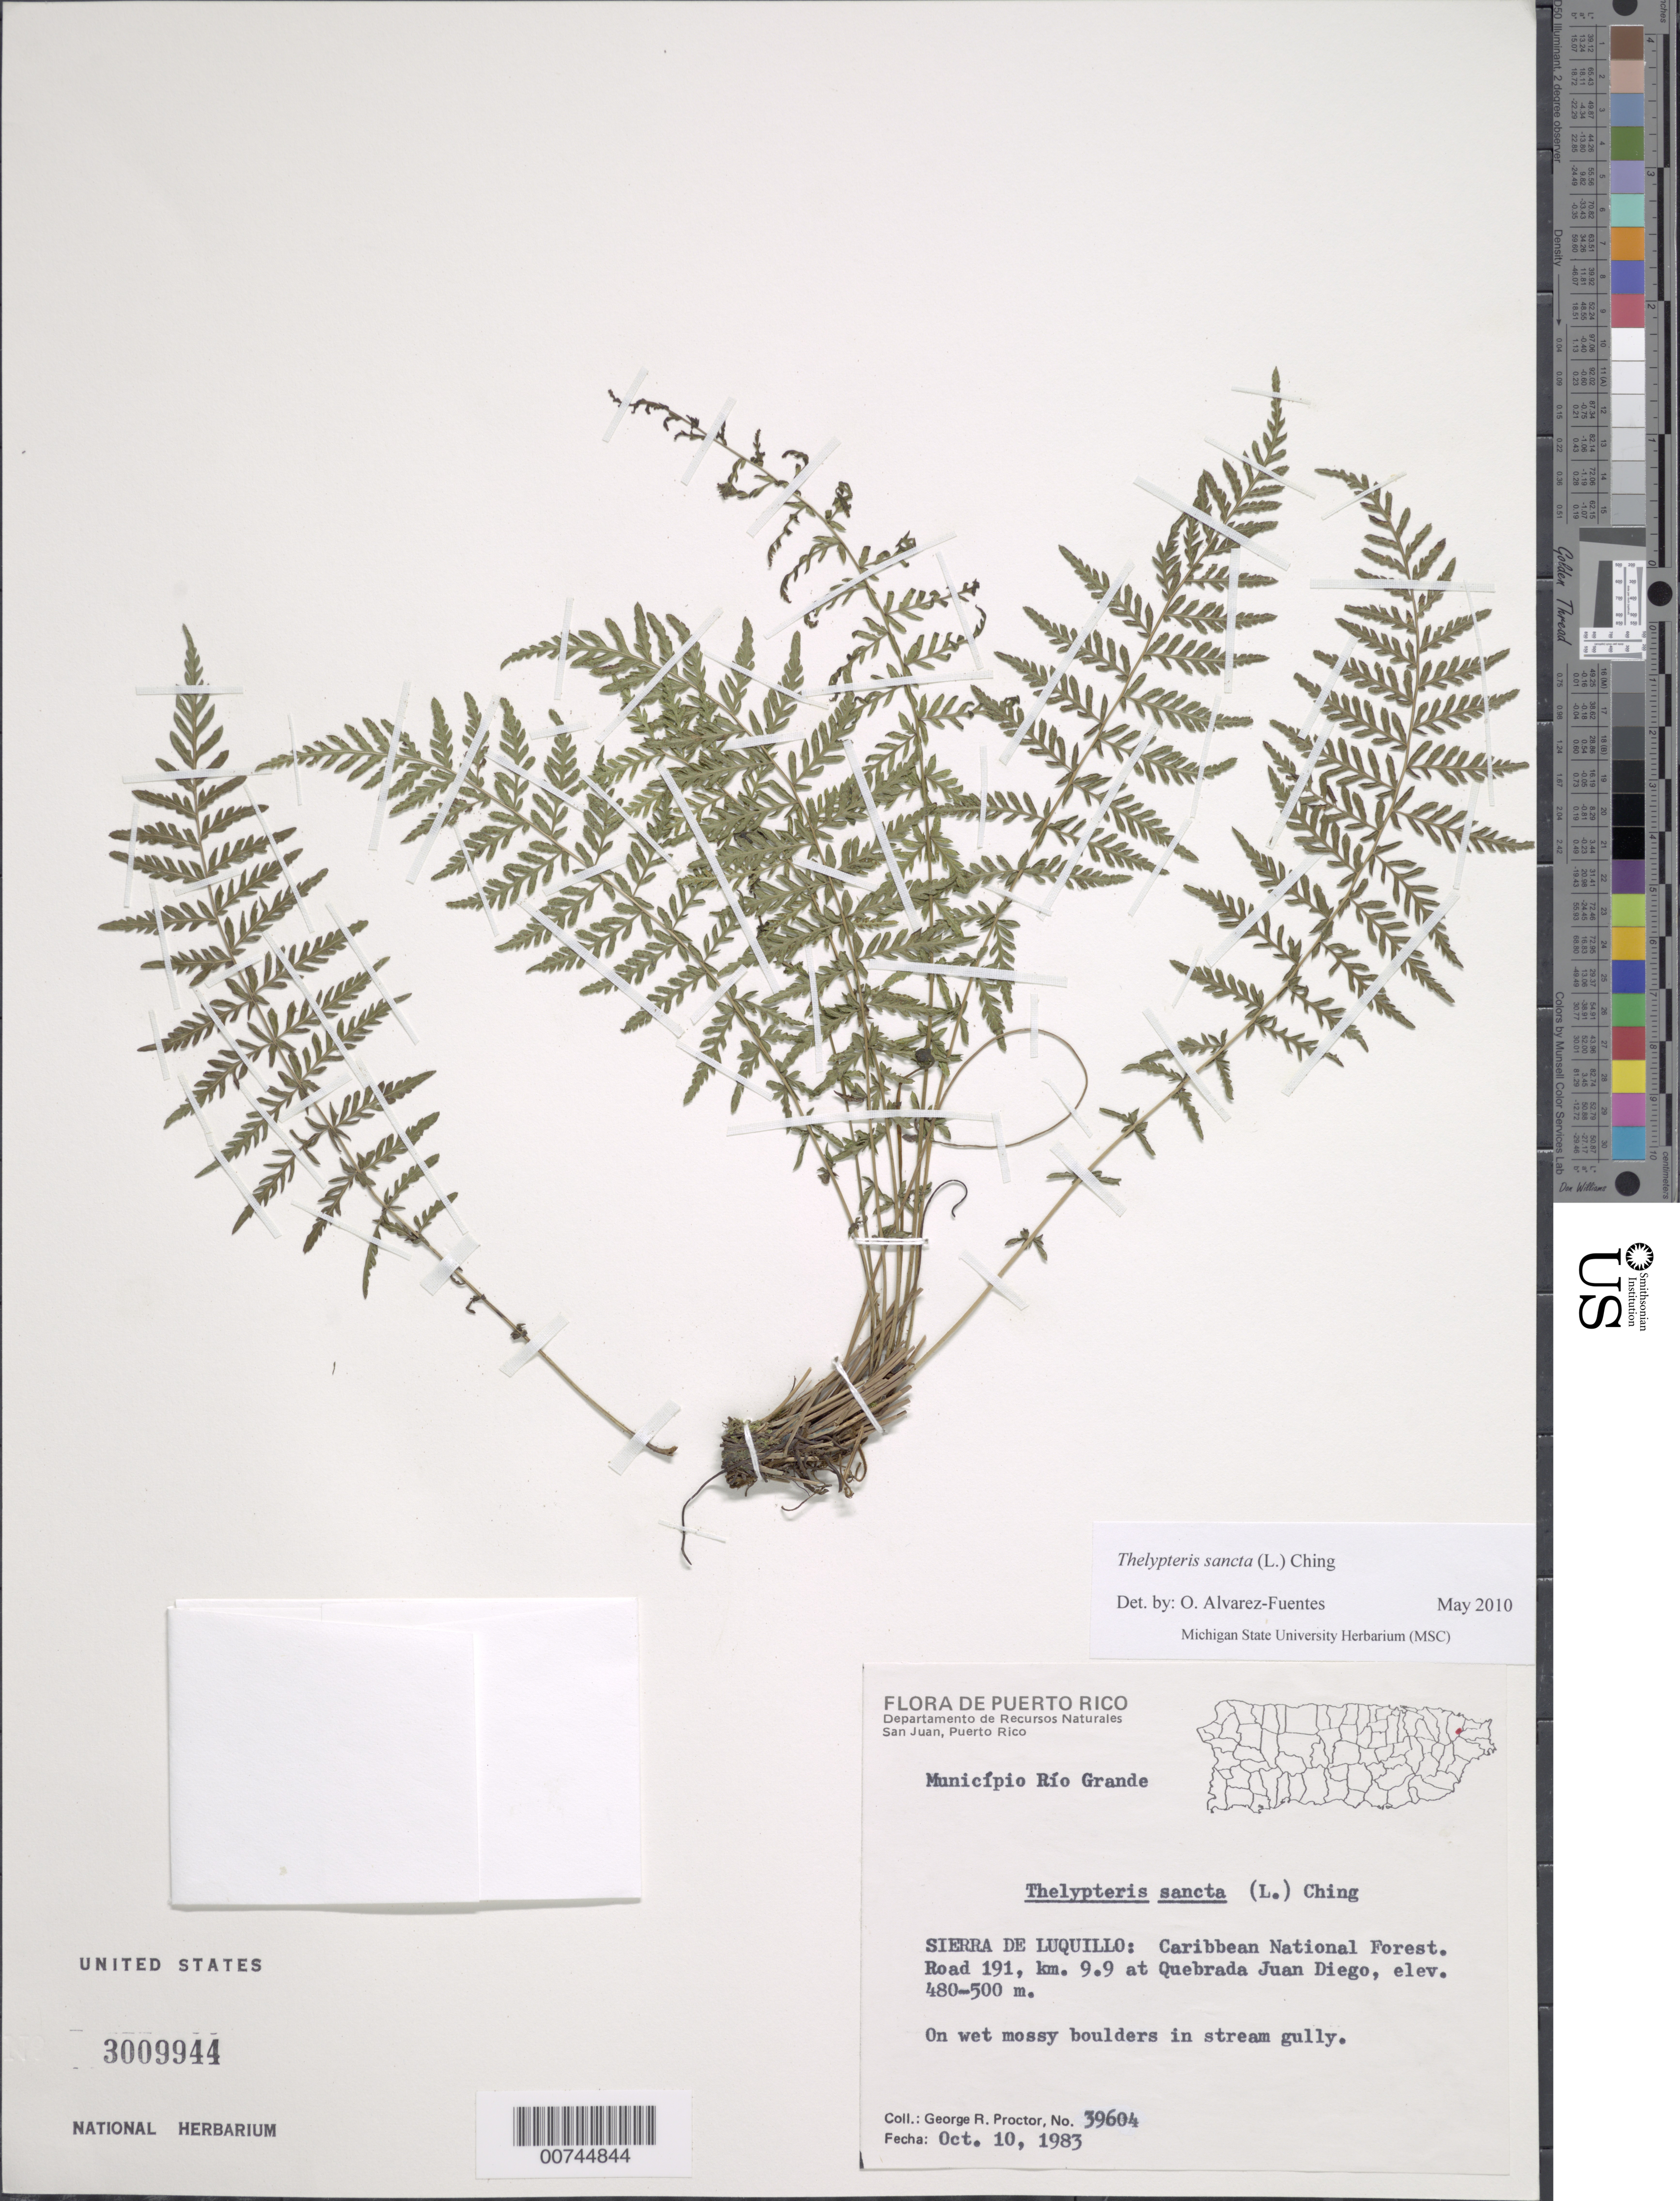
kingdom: Plantae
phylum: Tracheophyta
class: Polypodiopsida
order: Polypodiales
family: Thelypteridaceae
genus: Amauropelta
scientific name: Amauropelta sancta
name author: (L.) Pic. Serm.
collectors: G. R. Proctor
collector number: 39604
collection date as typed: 10 Oct 1983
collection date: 1983-10-10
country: Puerto Rico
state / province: Río Grande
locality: Sierra de Luquillo: Caribbean National Forest. Road 191, km 9.9 at Quebrada Juan Diego. Municipio de Río Grande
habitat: On wet mossy boulders in stream gully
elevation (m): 480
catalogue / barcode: US 3009944